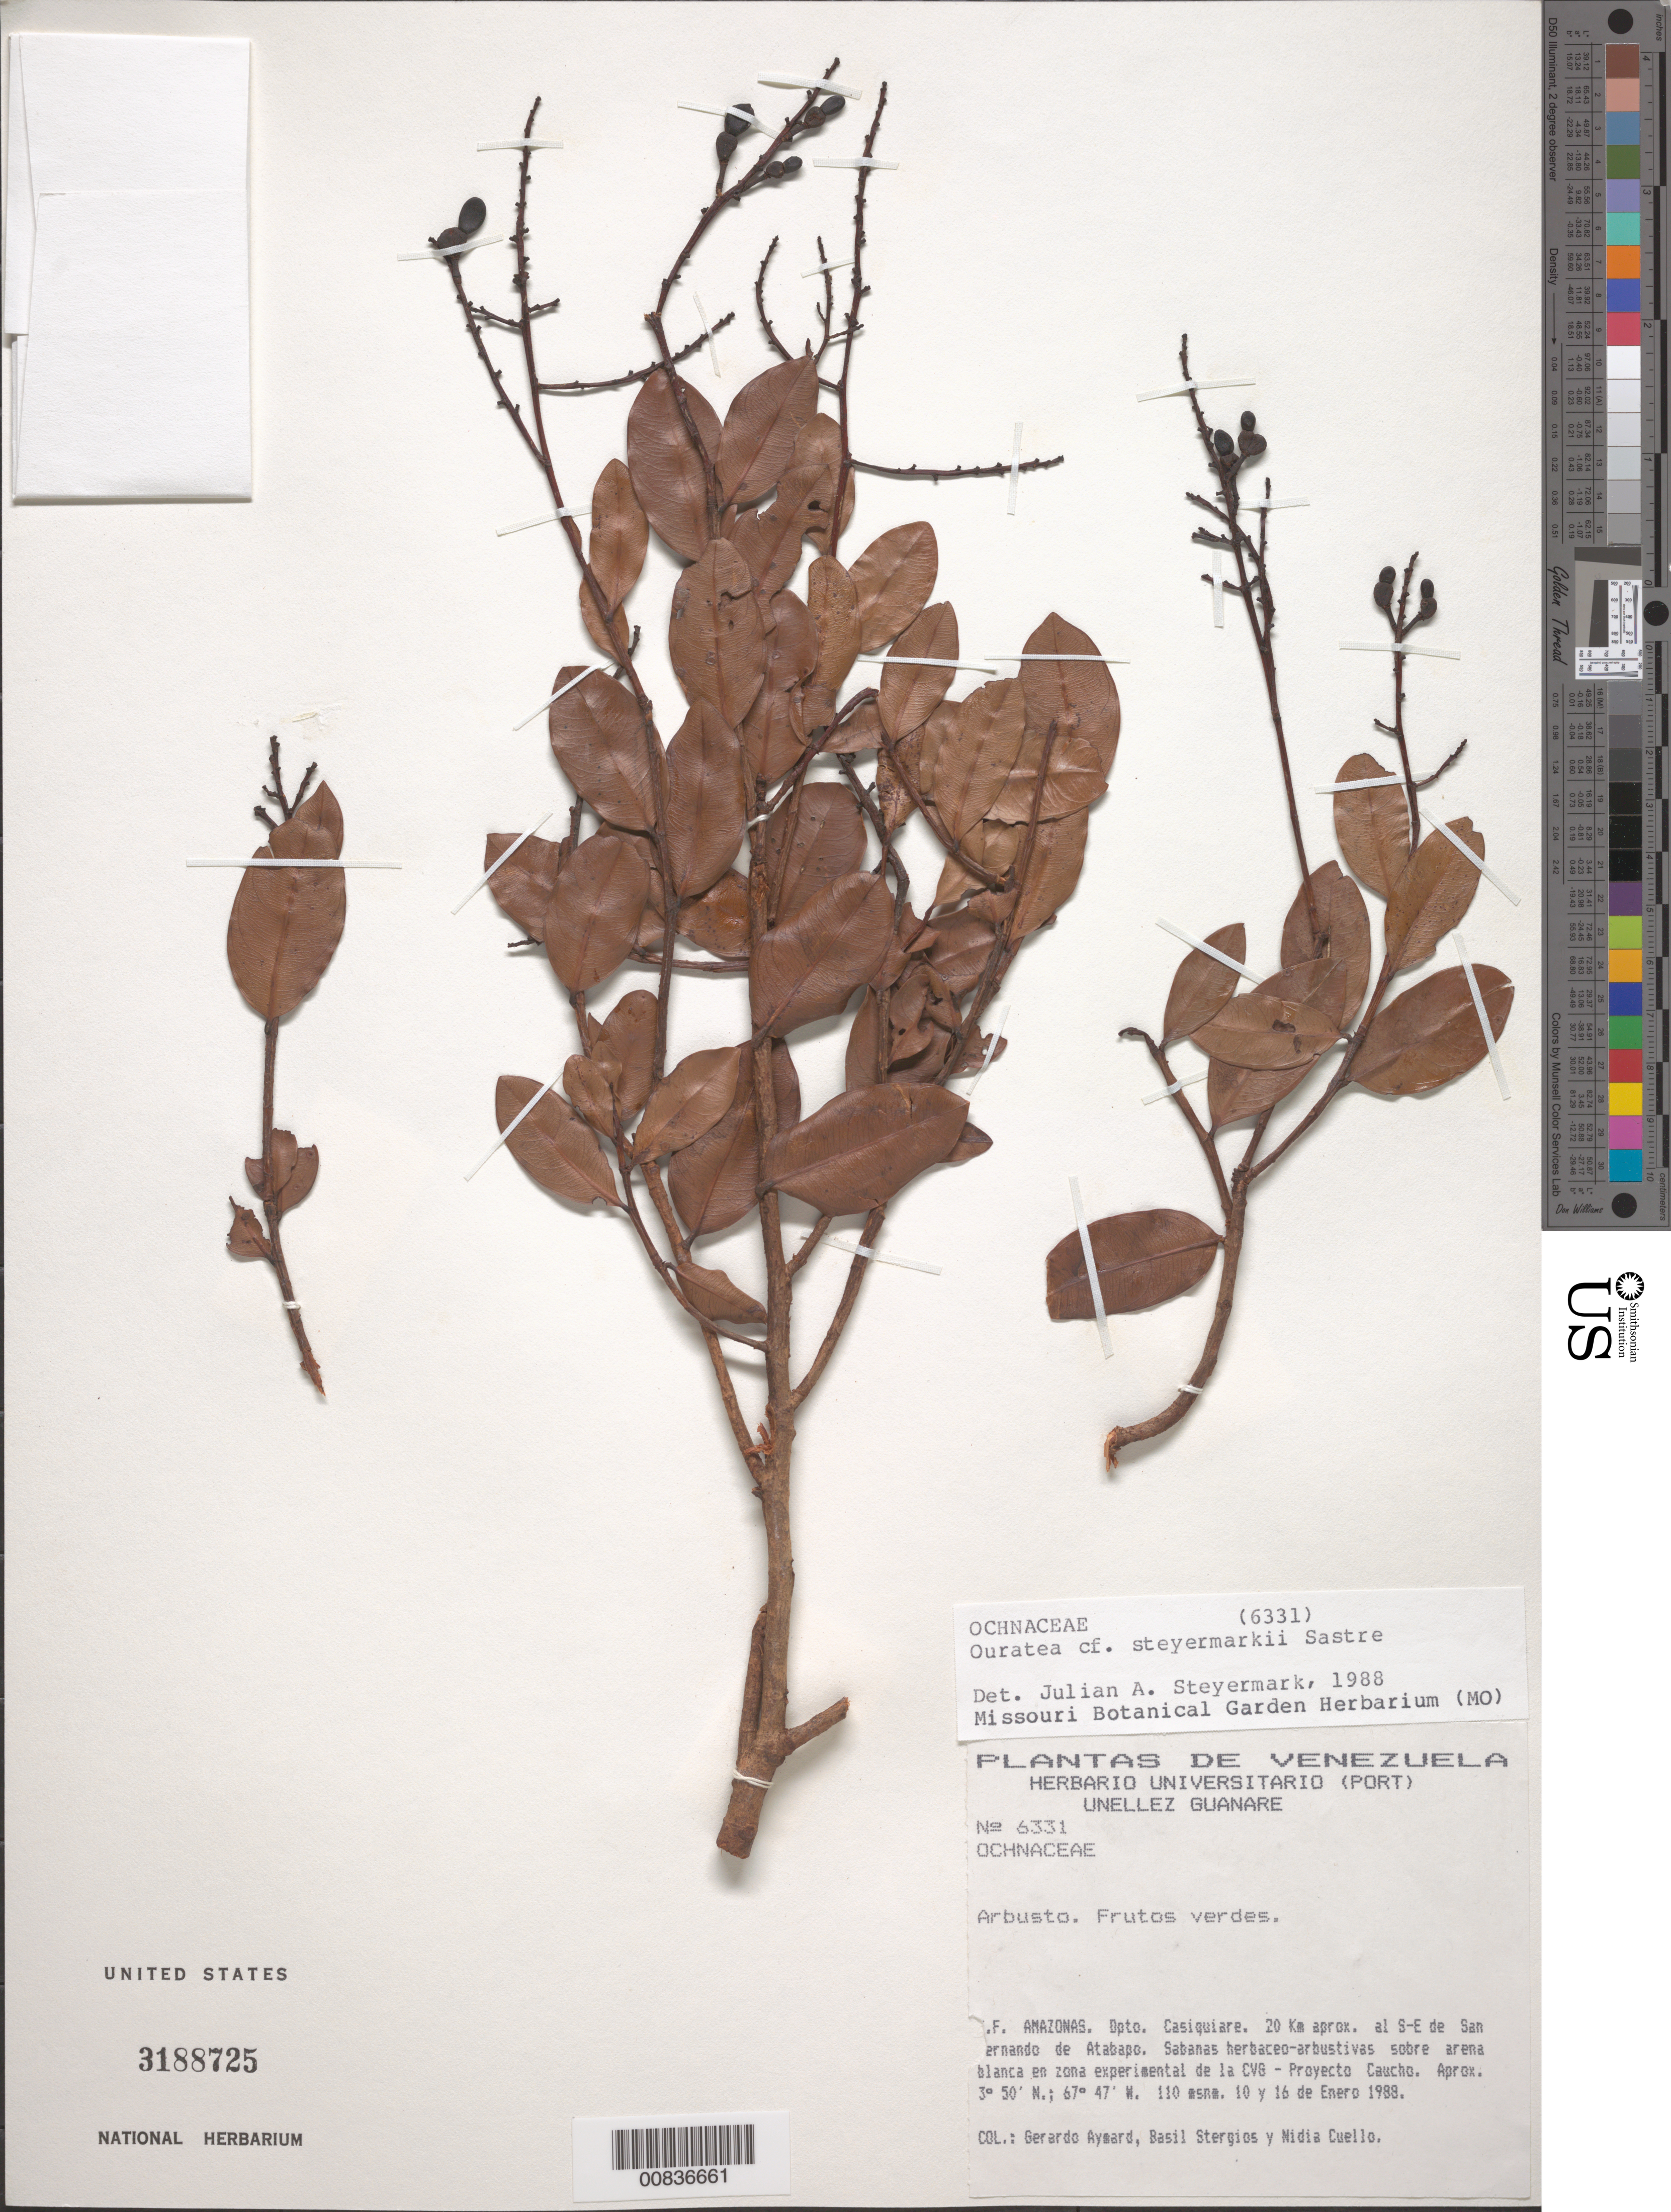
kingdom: Plantae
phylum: Tracheophyta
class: Magnoliopsida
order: Malpighiales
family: Ochnaceae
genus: Ouratea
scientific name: Ouratea steyermarkii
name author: Sastre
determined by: Steyermark, Julian A., (VEN)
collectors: G. A. Aymard, B. G. Stergios & N. L. Cuello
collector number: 6331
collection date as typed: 10-Jan-88 to 16-Jan-88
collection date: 1988-01-10/1988-01-16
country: Venezuela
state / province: Amazonas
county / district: Atabapo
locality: San Fernando de Atabapo, aprox. 20 km SE of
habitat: Sabanas herbaceo-arbustivas sobre arena blanca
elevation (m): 110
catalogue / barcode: US 3188725